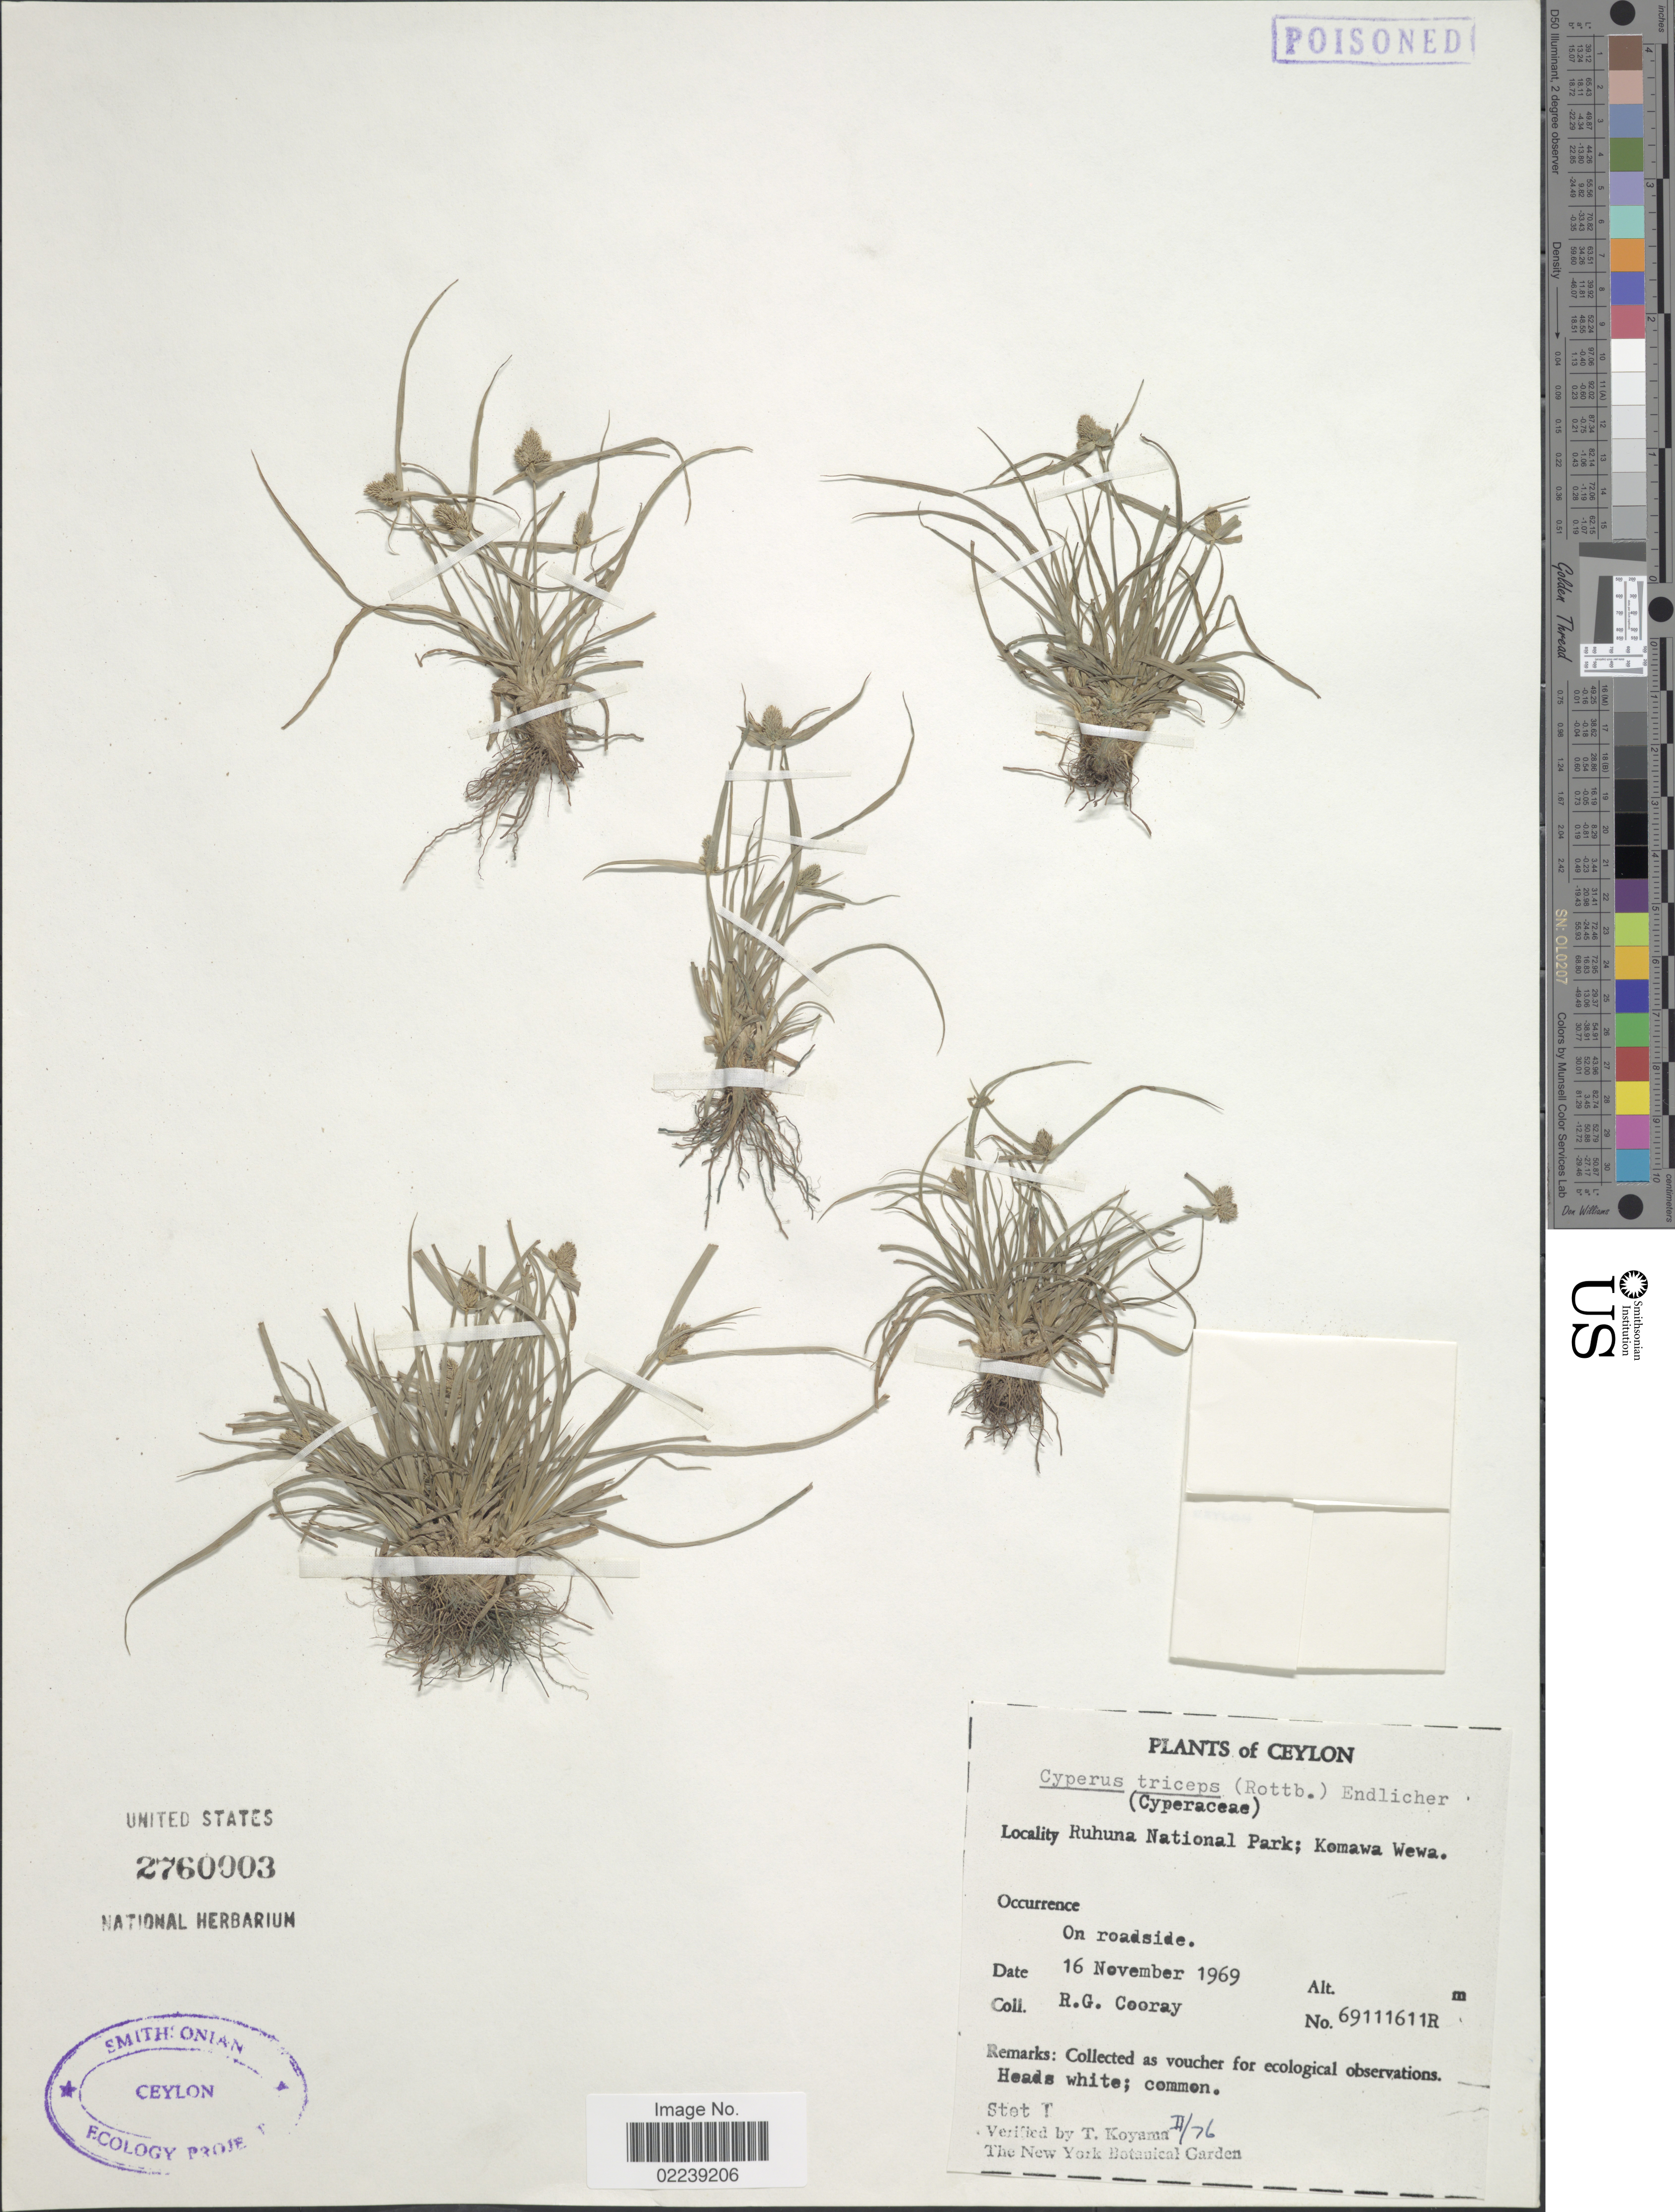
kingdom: Plantae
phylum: Tracheophyta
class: Liliopsida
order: Poales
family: Cyperaceae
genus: Cyperus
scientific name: Cyperus tenuifolius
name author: (Steud.) Dandy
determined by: Strong, M. T., (US), Smithsonian Institution - National Museum of Natural History (UNITED STATES)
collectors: R. Cooray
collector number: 69111611R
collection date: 1969-11-16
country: Sri Lanka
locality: Ceylon. Ruhuna National Park, Komawa Wewa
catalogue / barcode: US 2760003